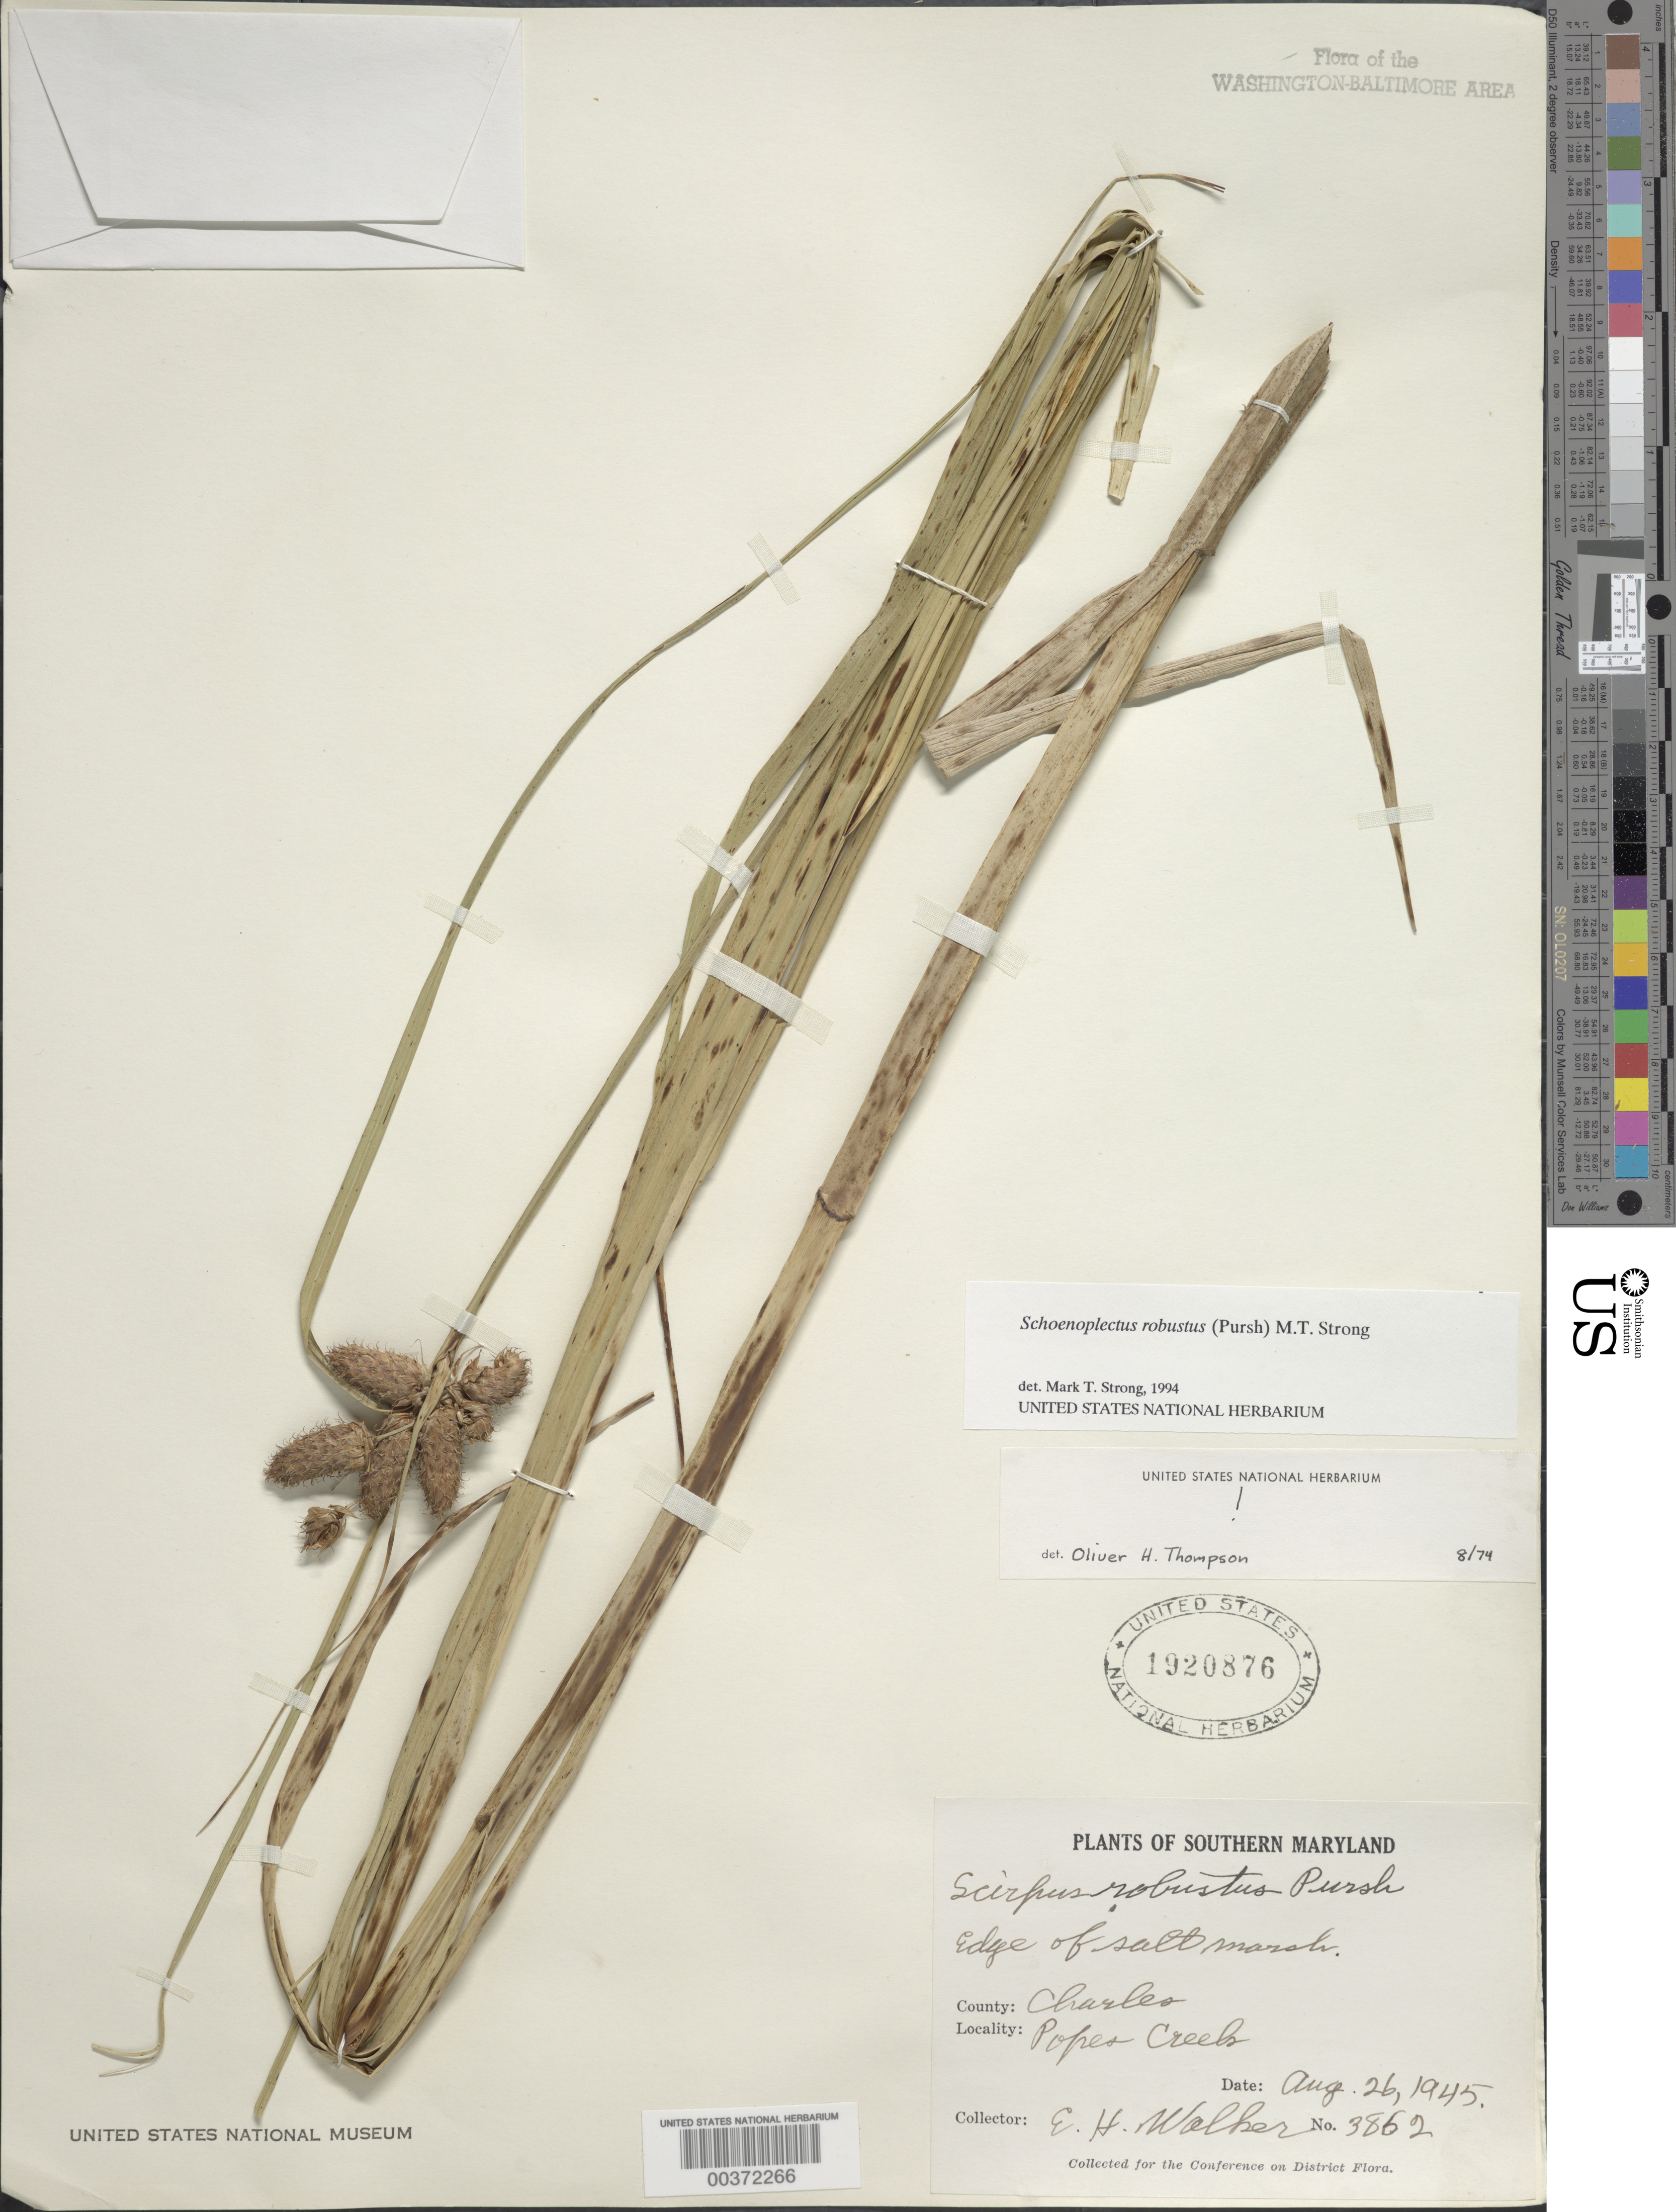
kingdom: Plantae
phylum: Tracheophyta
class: Liliopsida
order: Poales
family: Cyperaceae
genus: Bolboschoenus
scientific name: Bolboschoenus robustus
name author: (Pursh) Soják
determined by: Strong, M. T., (US), Smithsonian Institution - National Museum of Natural History (UNITED STATES)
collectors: E. H. Walker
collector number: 3862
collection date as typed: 26 Aug 1945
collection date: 1945-08-26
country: United States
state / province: Maryland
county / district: Charles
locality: Popes Creek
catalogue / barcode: US 1920876